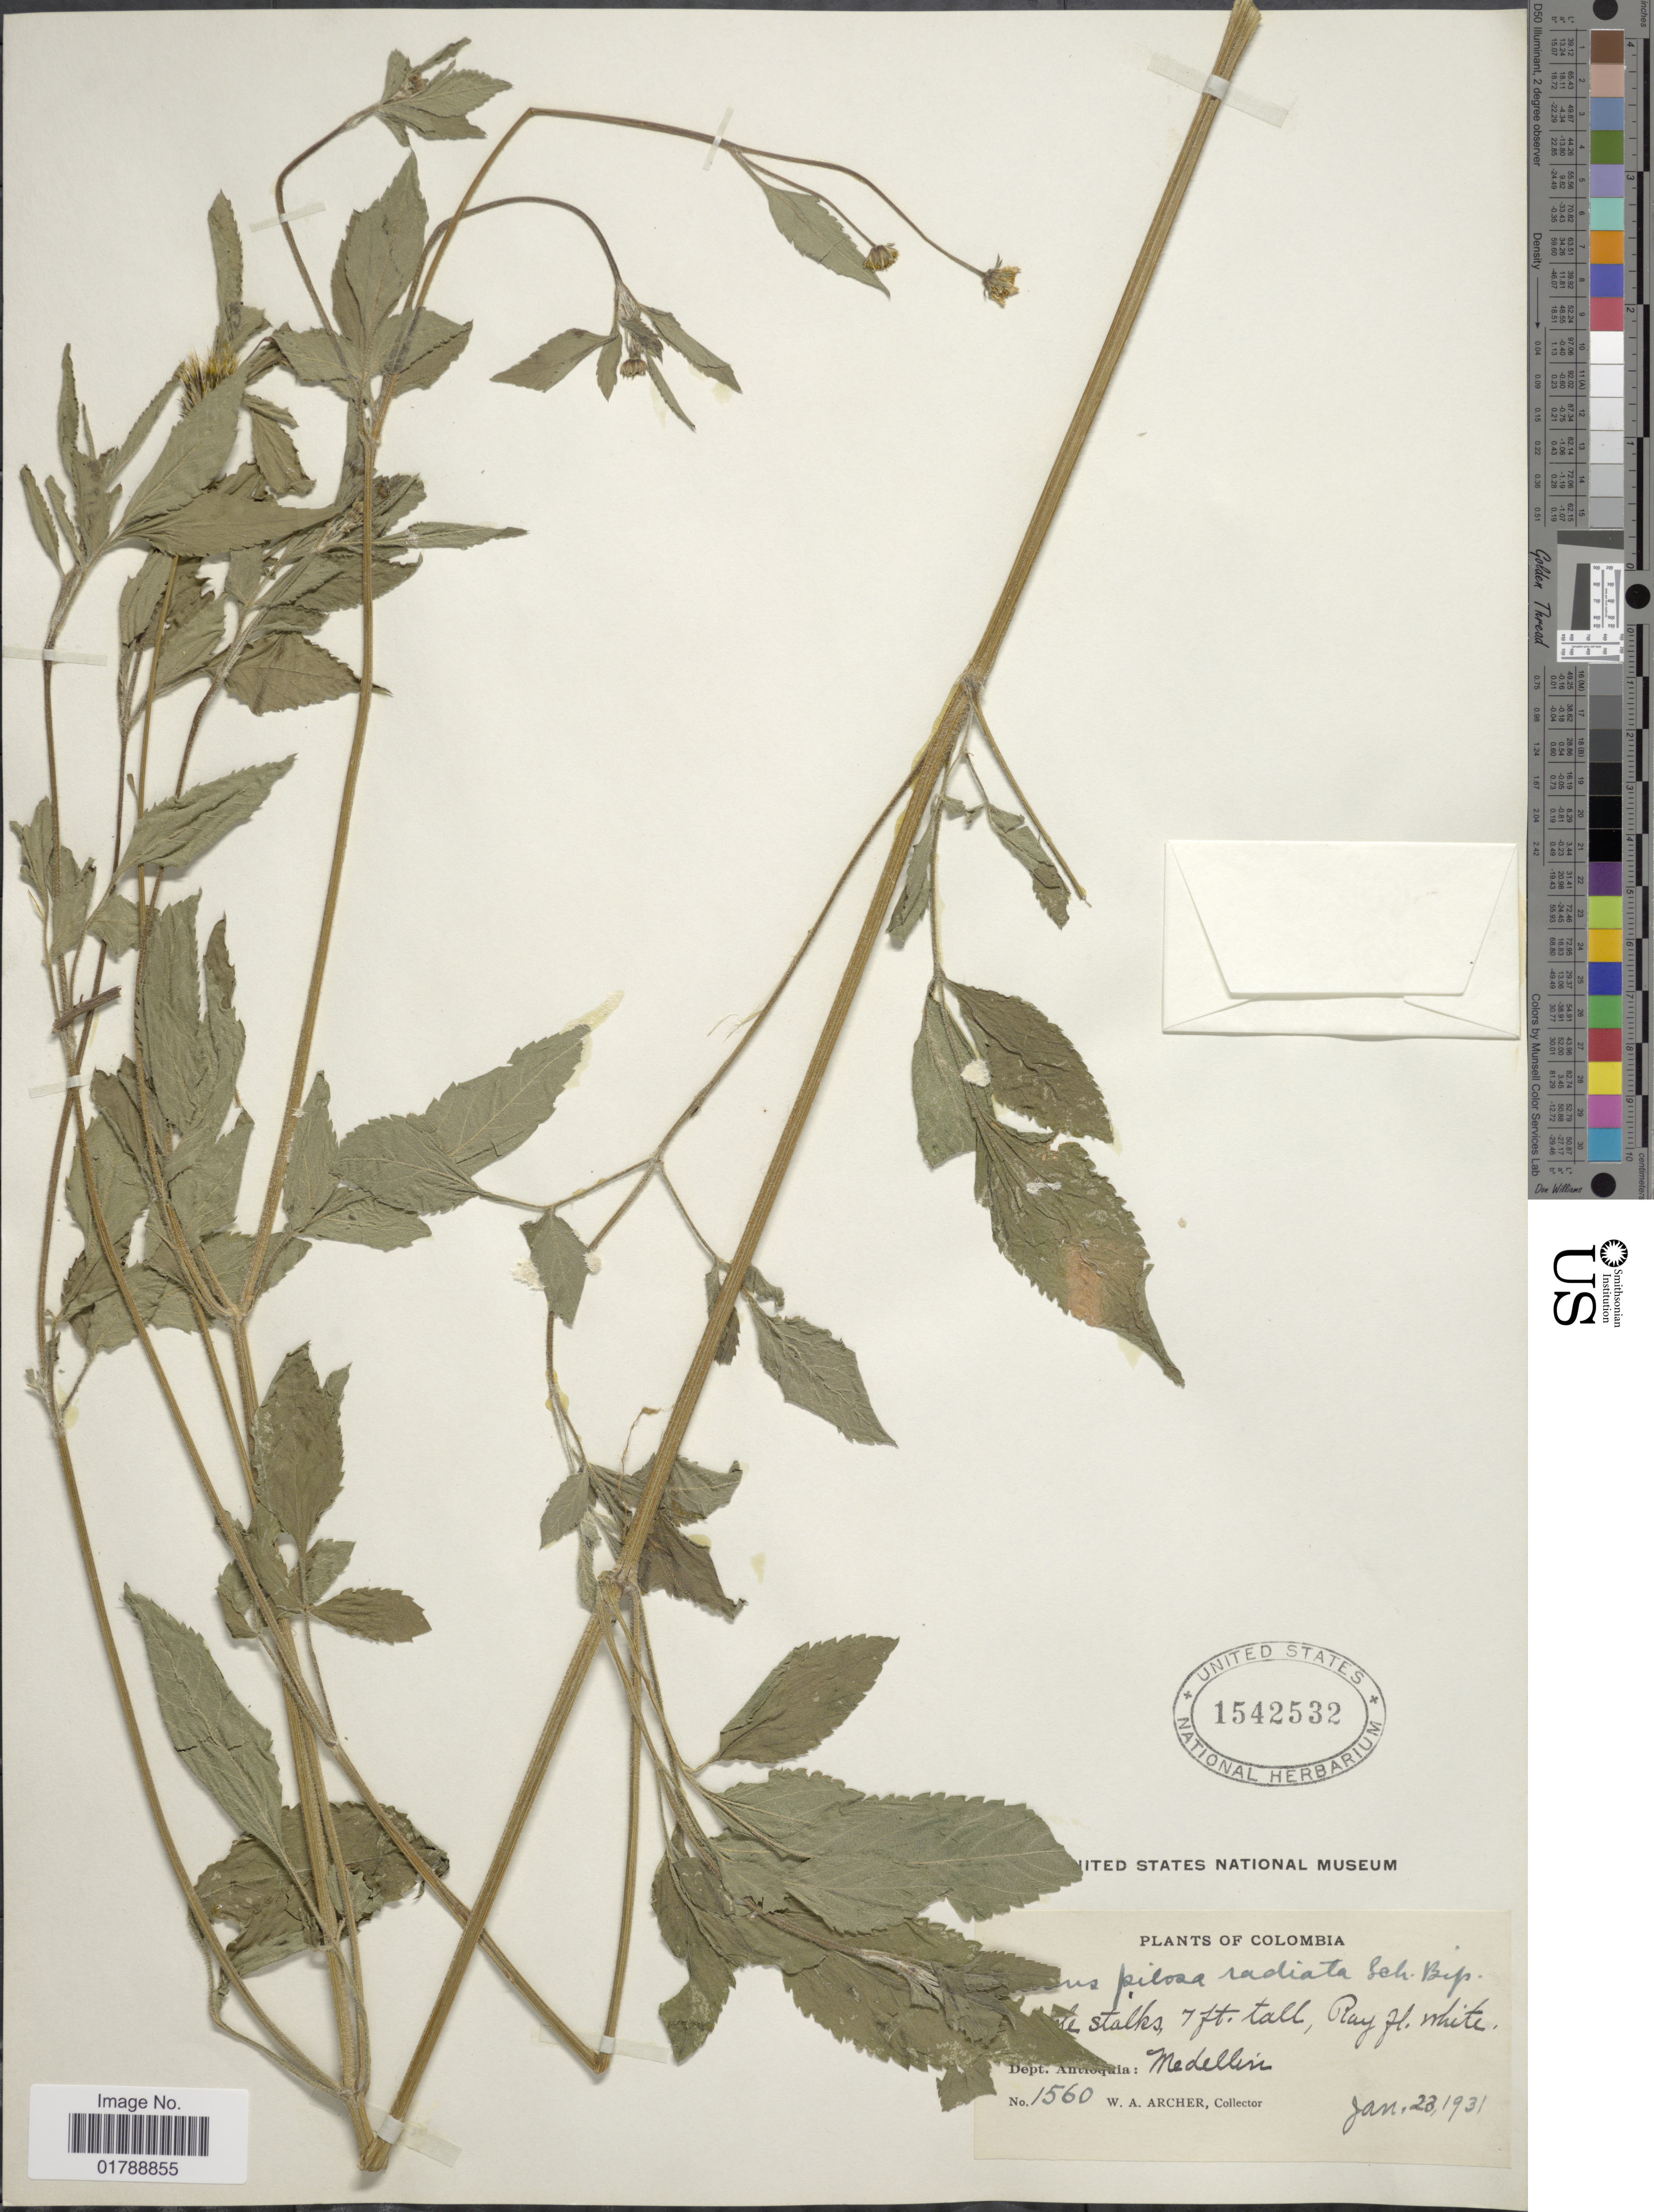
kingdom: Plantae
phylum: Tracheophyta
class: Magnoliopsida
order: Asterales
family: Asteraceae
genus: Bidens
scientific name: Bidens pilosa var. radiata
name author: (Sch. Bip.) J.A. Schmidt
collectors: W. A. Archer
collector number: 1560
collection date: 1931-01-23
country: Colombia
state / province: Antioquia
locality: Medellin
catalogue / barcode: US 1542532